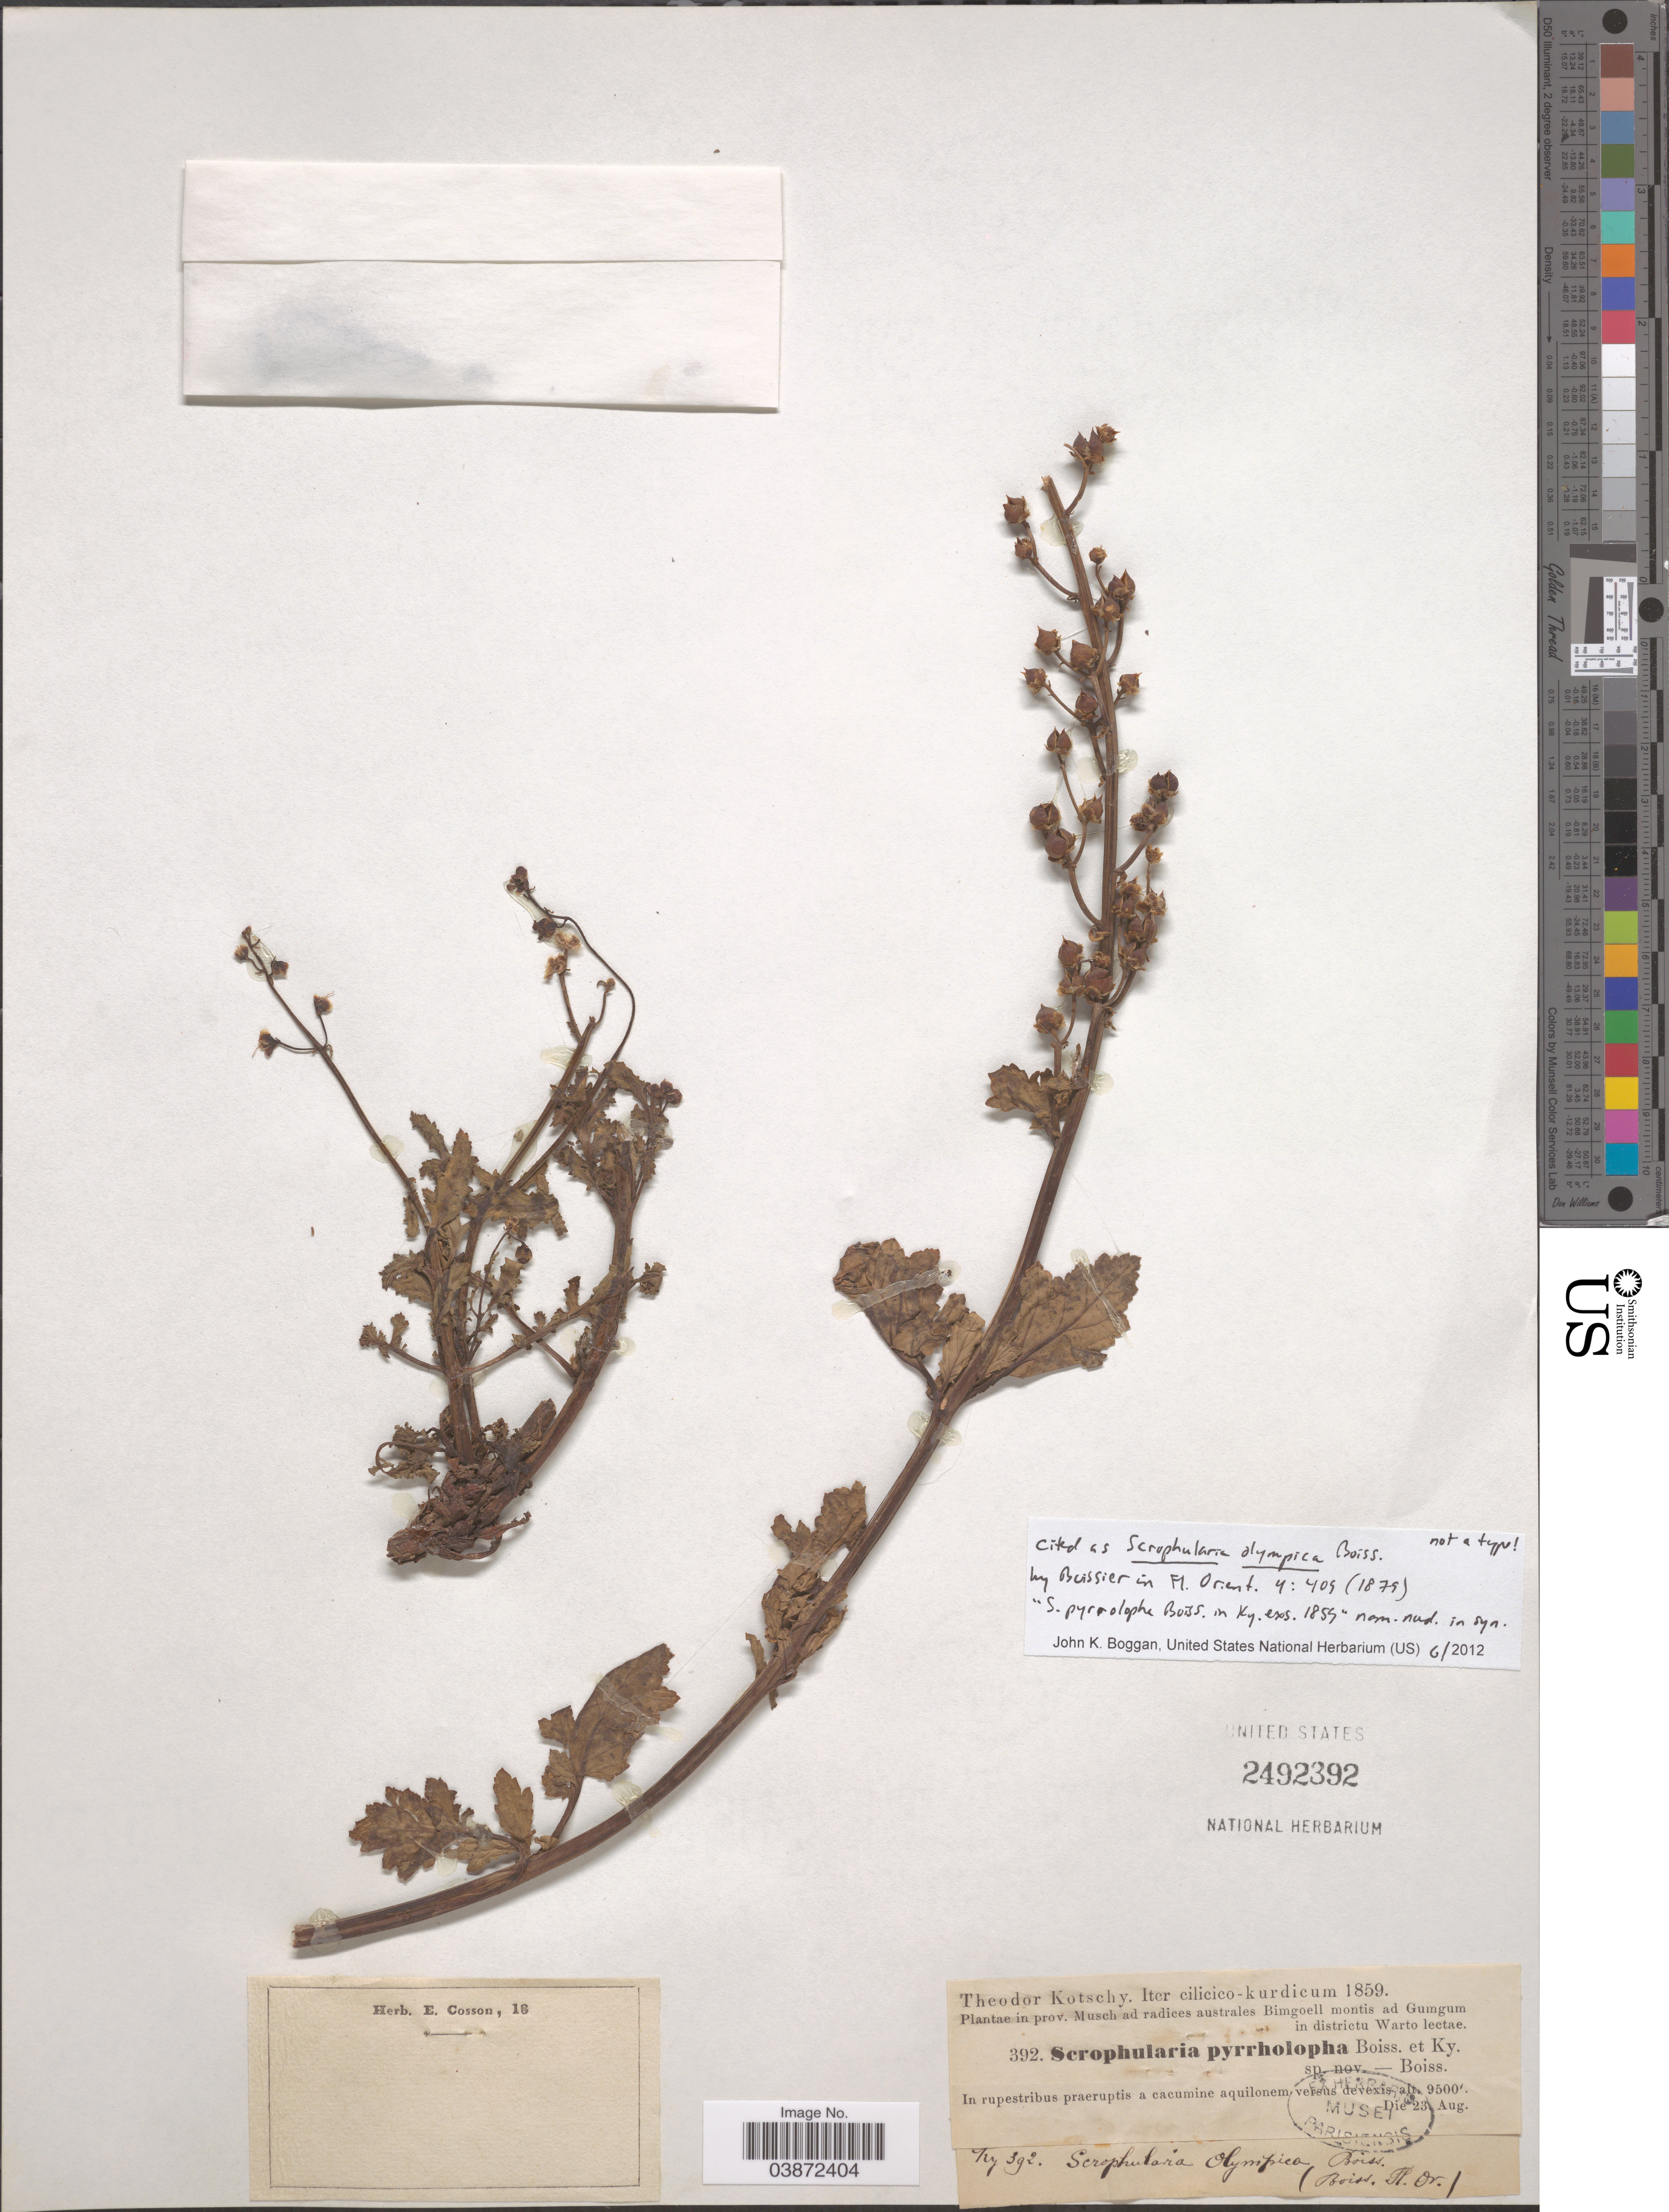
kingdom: Plantae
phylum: Tracheophyta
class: Magnoliopsida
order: Lamiales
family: Scrophulariaceae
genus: Scrophularia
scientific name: Scrophularia olympica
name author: Boiss.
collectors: K. G. Kotschy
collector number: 392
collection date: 1859-08-23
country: Turkey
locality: Prov. Musch ad radices australes Bimgoell montis ad Gumgum in sitrictu Warto lectae.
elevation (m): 2896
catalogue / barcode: US 2492392